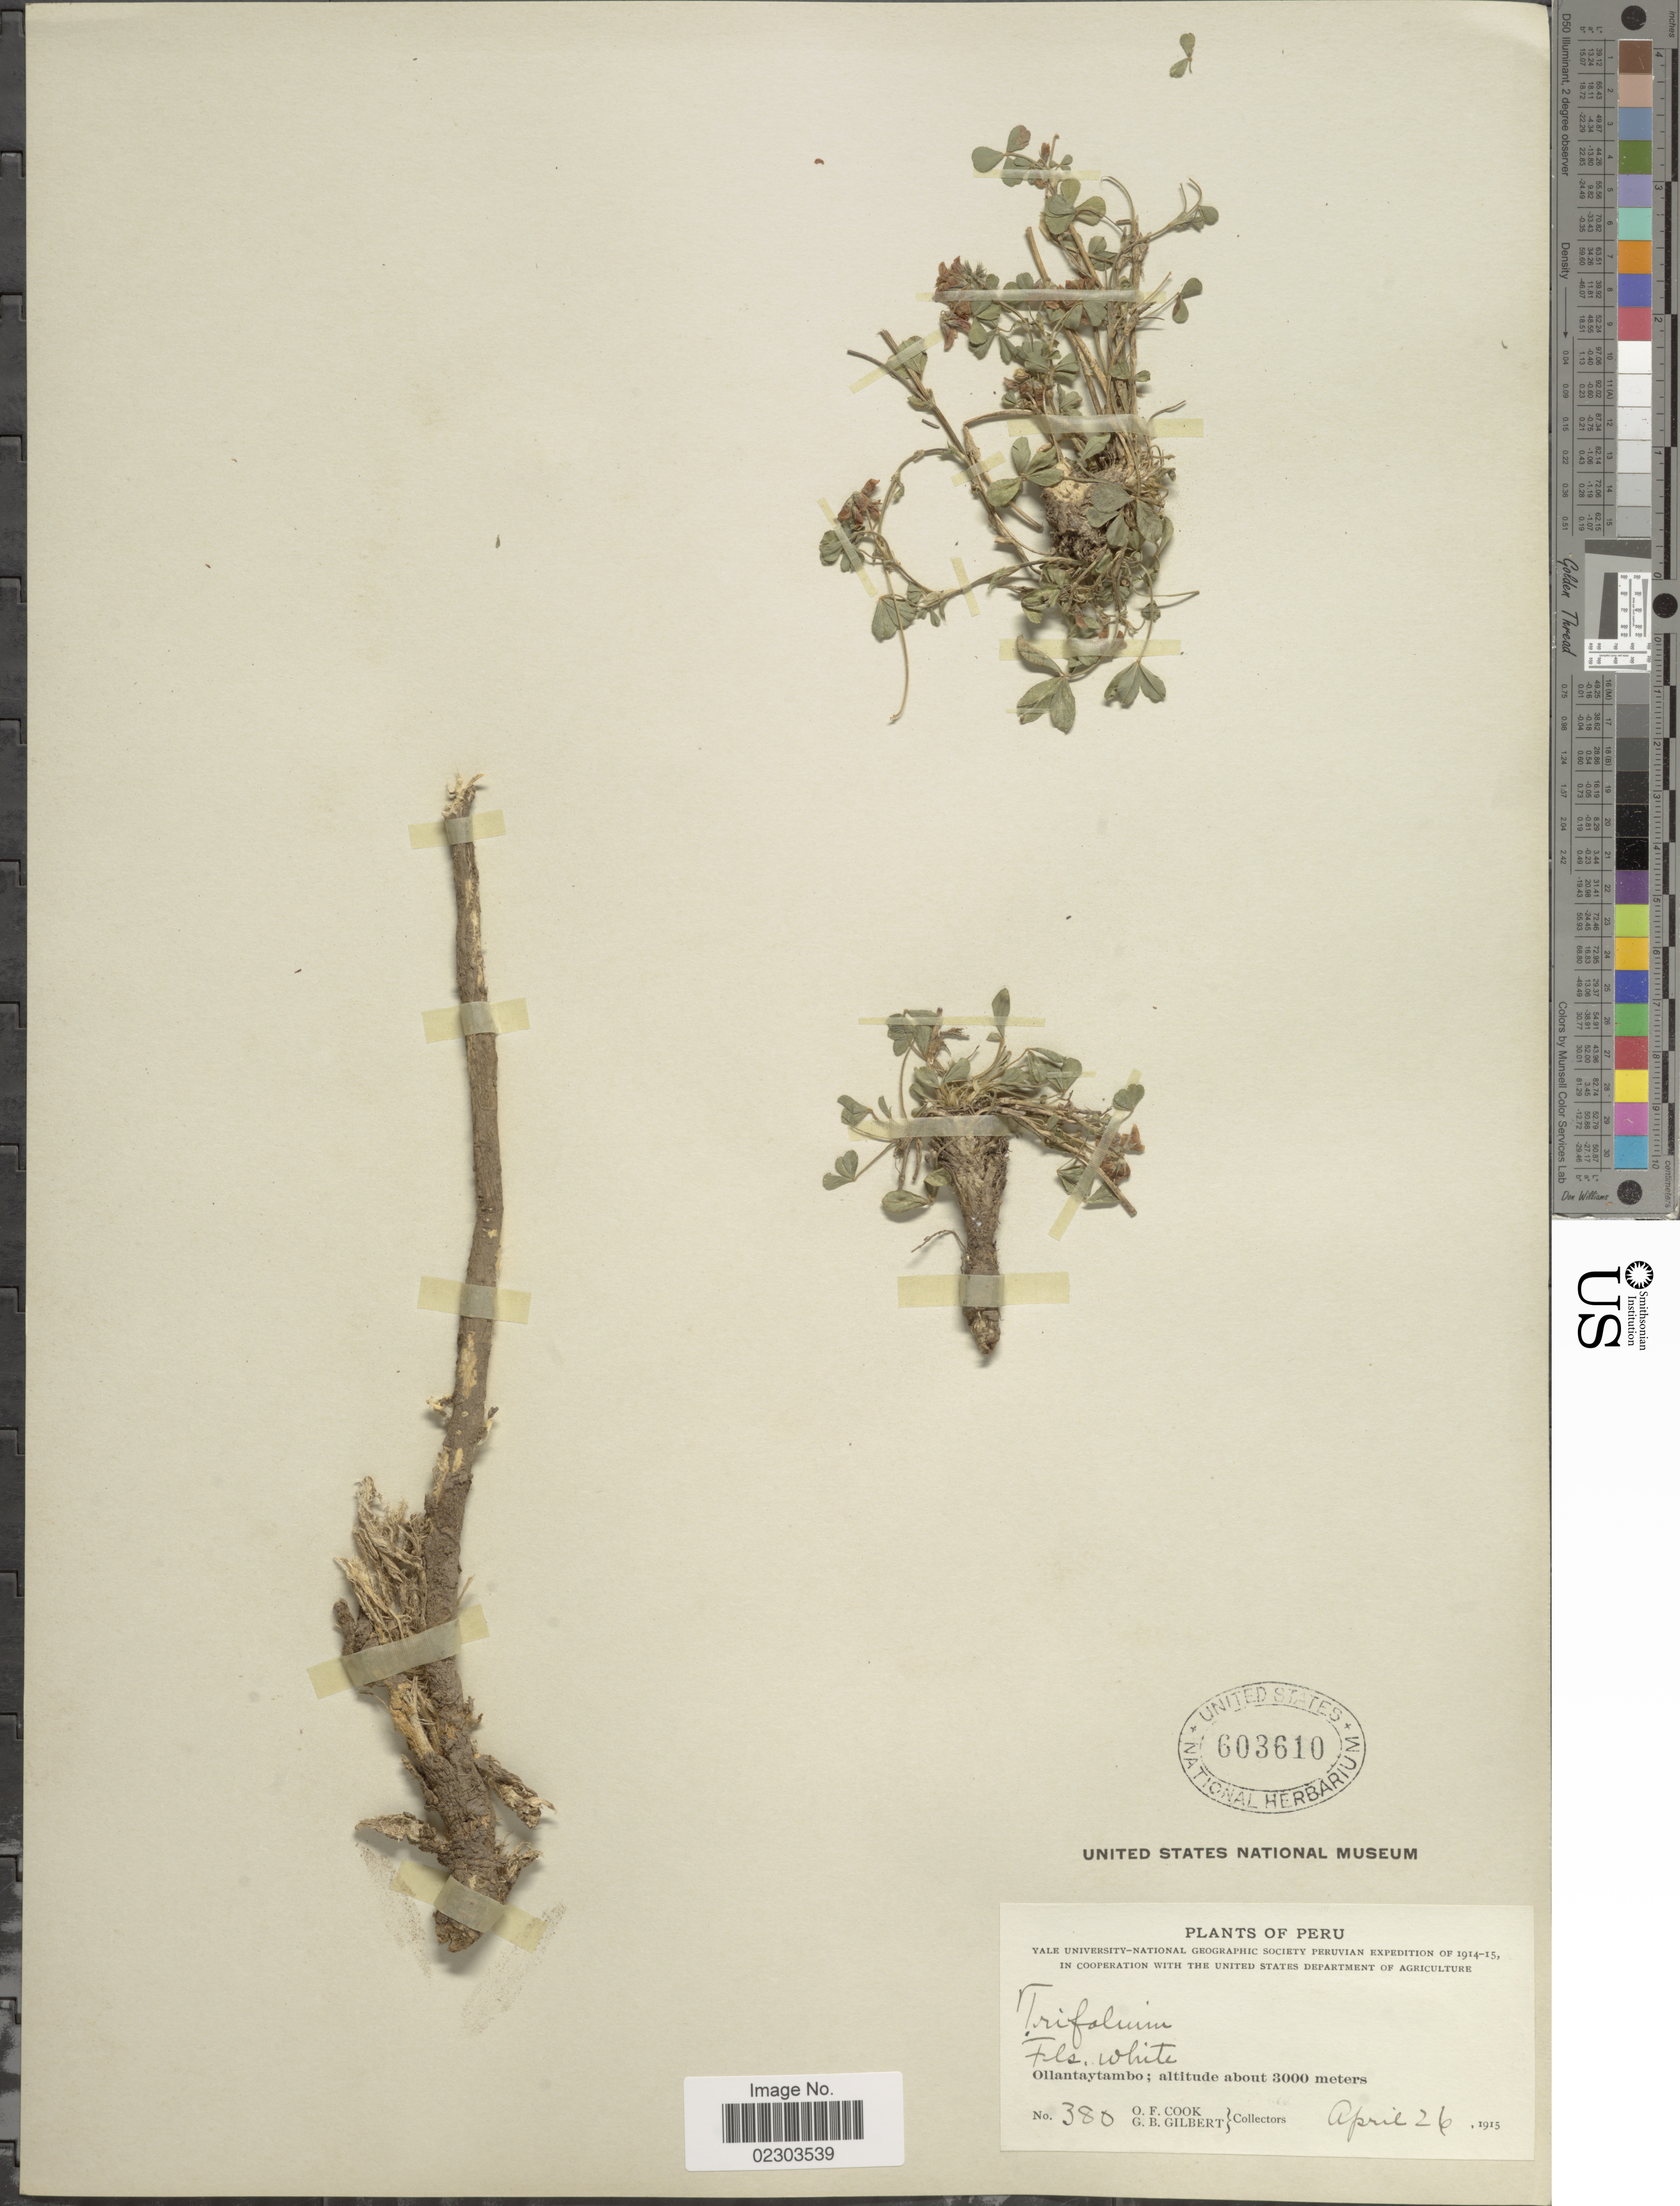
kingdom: Plantae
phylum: Tracheophyta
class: Magnoliopsida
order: Fabales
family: Fabaceae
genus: Trifolium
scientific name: Trifolium peruvianum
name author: Vogel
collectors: O. F. Cook & G. B. Gilbert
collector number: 380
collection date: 1915-04-26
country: Peru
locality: Ollantaytambo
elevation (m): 3000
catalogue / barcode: US 603610